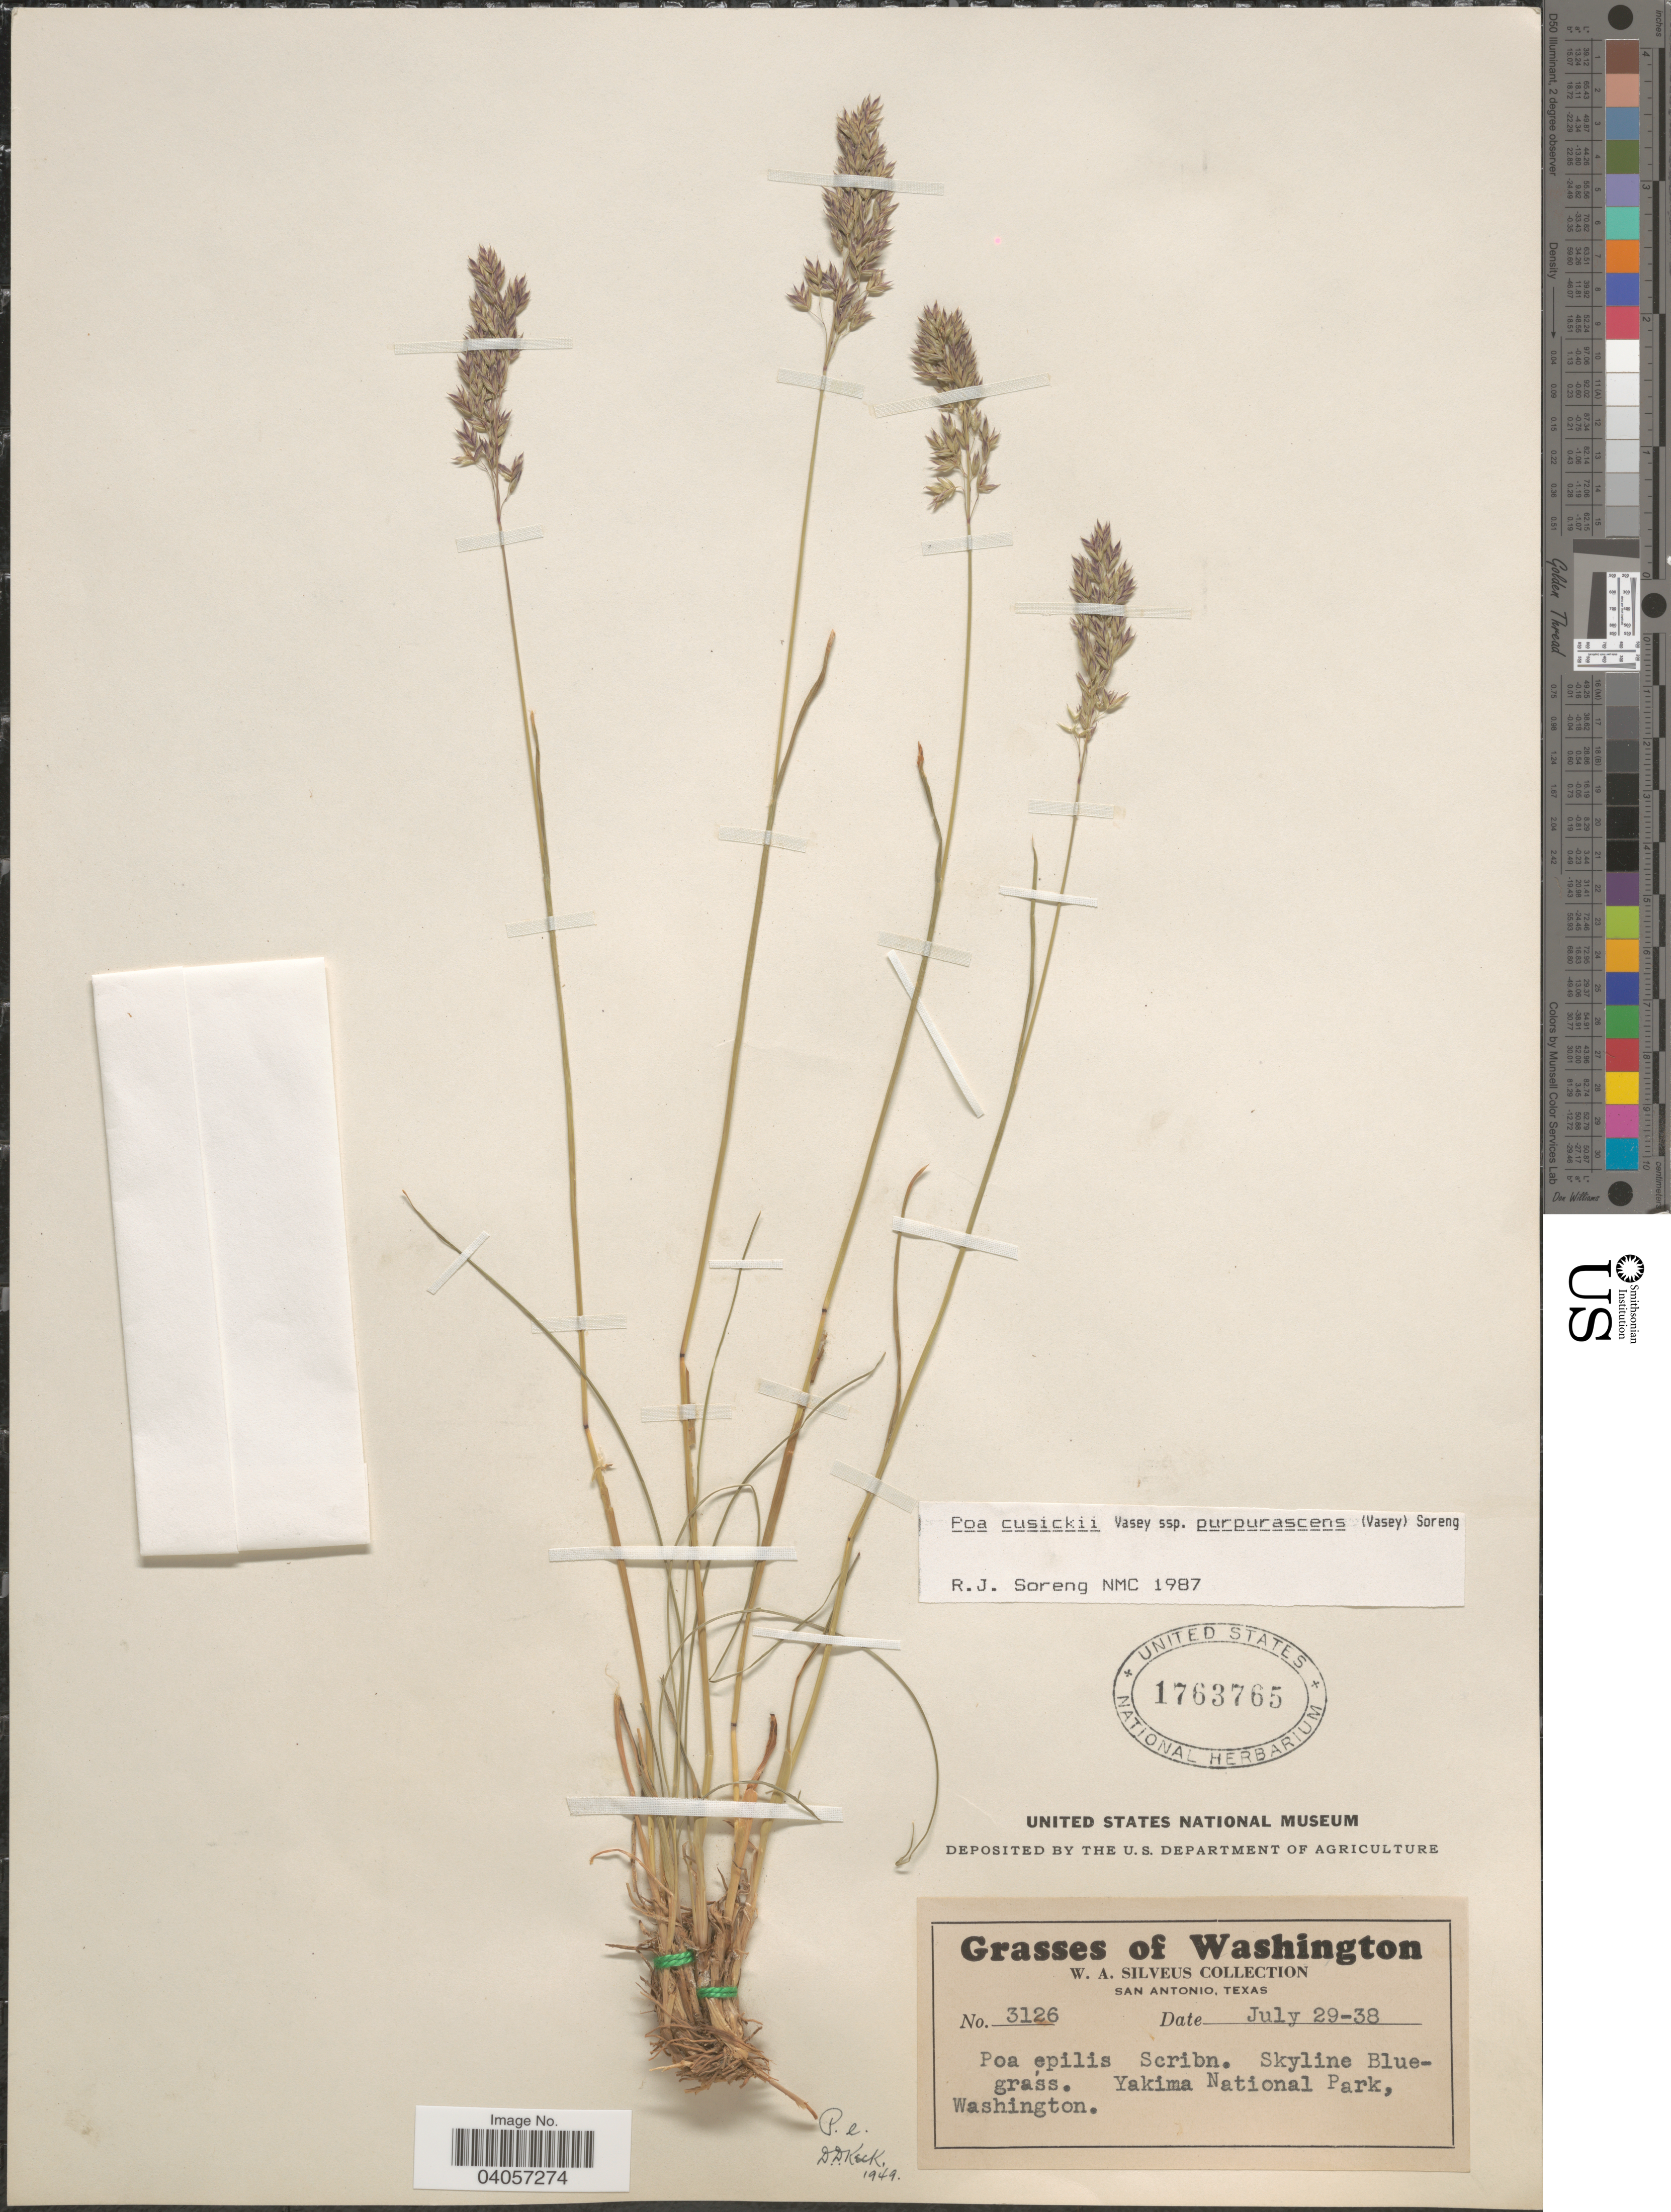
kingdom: Plantae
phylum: Tracheophyta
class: Liliopsida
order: Poales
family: Poaceae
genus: Poa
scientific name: Poa cusickii subsp. purpurascens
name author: (Vasey) Soreng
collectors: W. Silveus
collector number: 3126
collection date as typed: Transcribed d/m/y: 29/7/38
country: United States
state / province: Washington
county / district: Yakima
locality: Yakima National Park.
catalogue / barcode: US 1763765